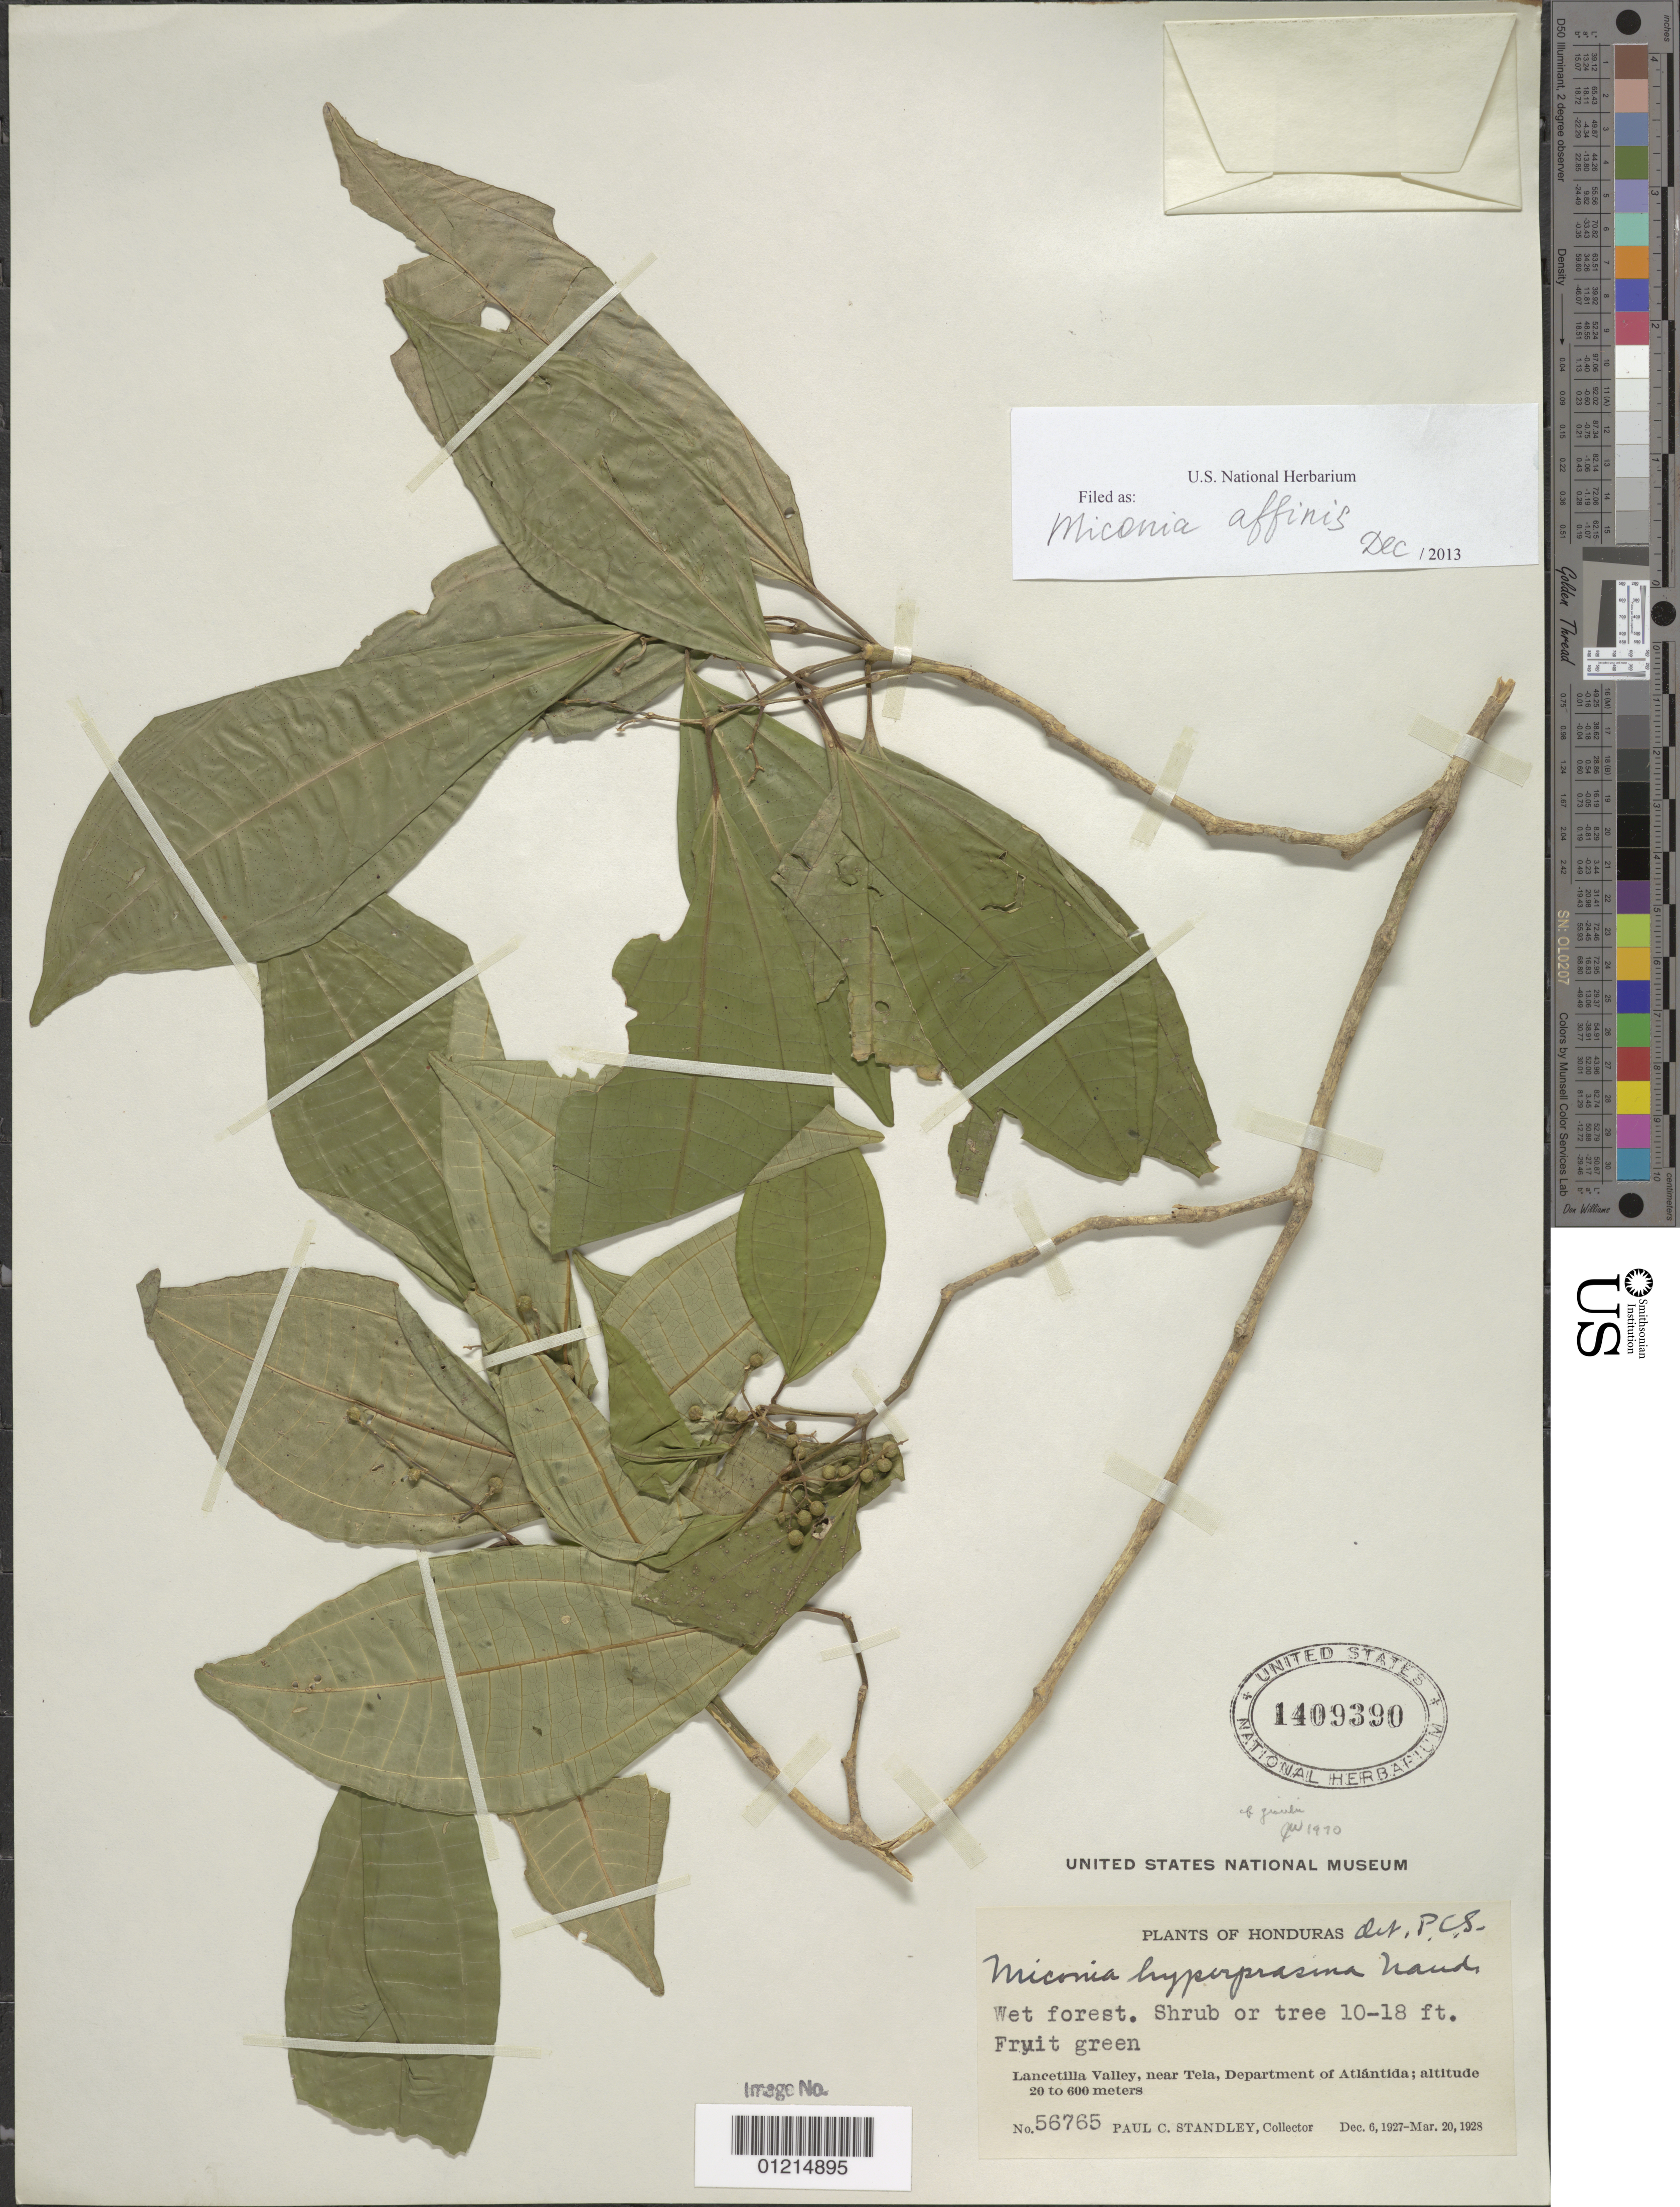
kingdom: Plantae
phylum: Tracheophyta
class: Magnoliopsida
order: Myrtales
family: Melastomataceae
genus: Miconia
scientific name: Miconia affinis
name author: DC.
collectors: P. C. Standley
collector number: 56765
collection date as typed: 06 Dec 1927 to 20 Mar 1928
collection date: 1927-12-06/1928-03-20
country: Honduras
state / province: Atlántida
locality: Lancetilla Valley, near Tela, Department of Atlántida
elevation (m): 20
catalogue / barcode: US 1409390